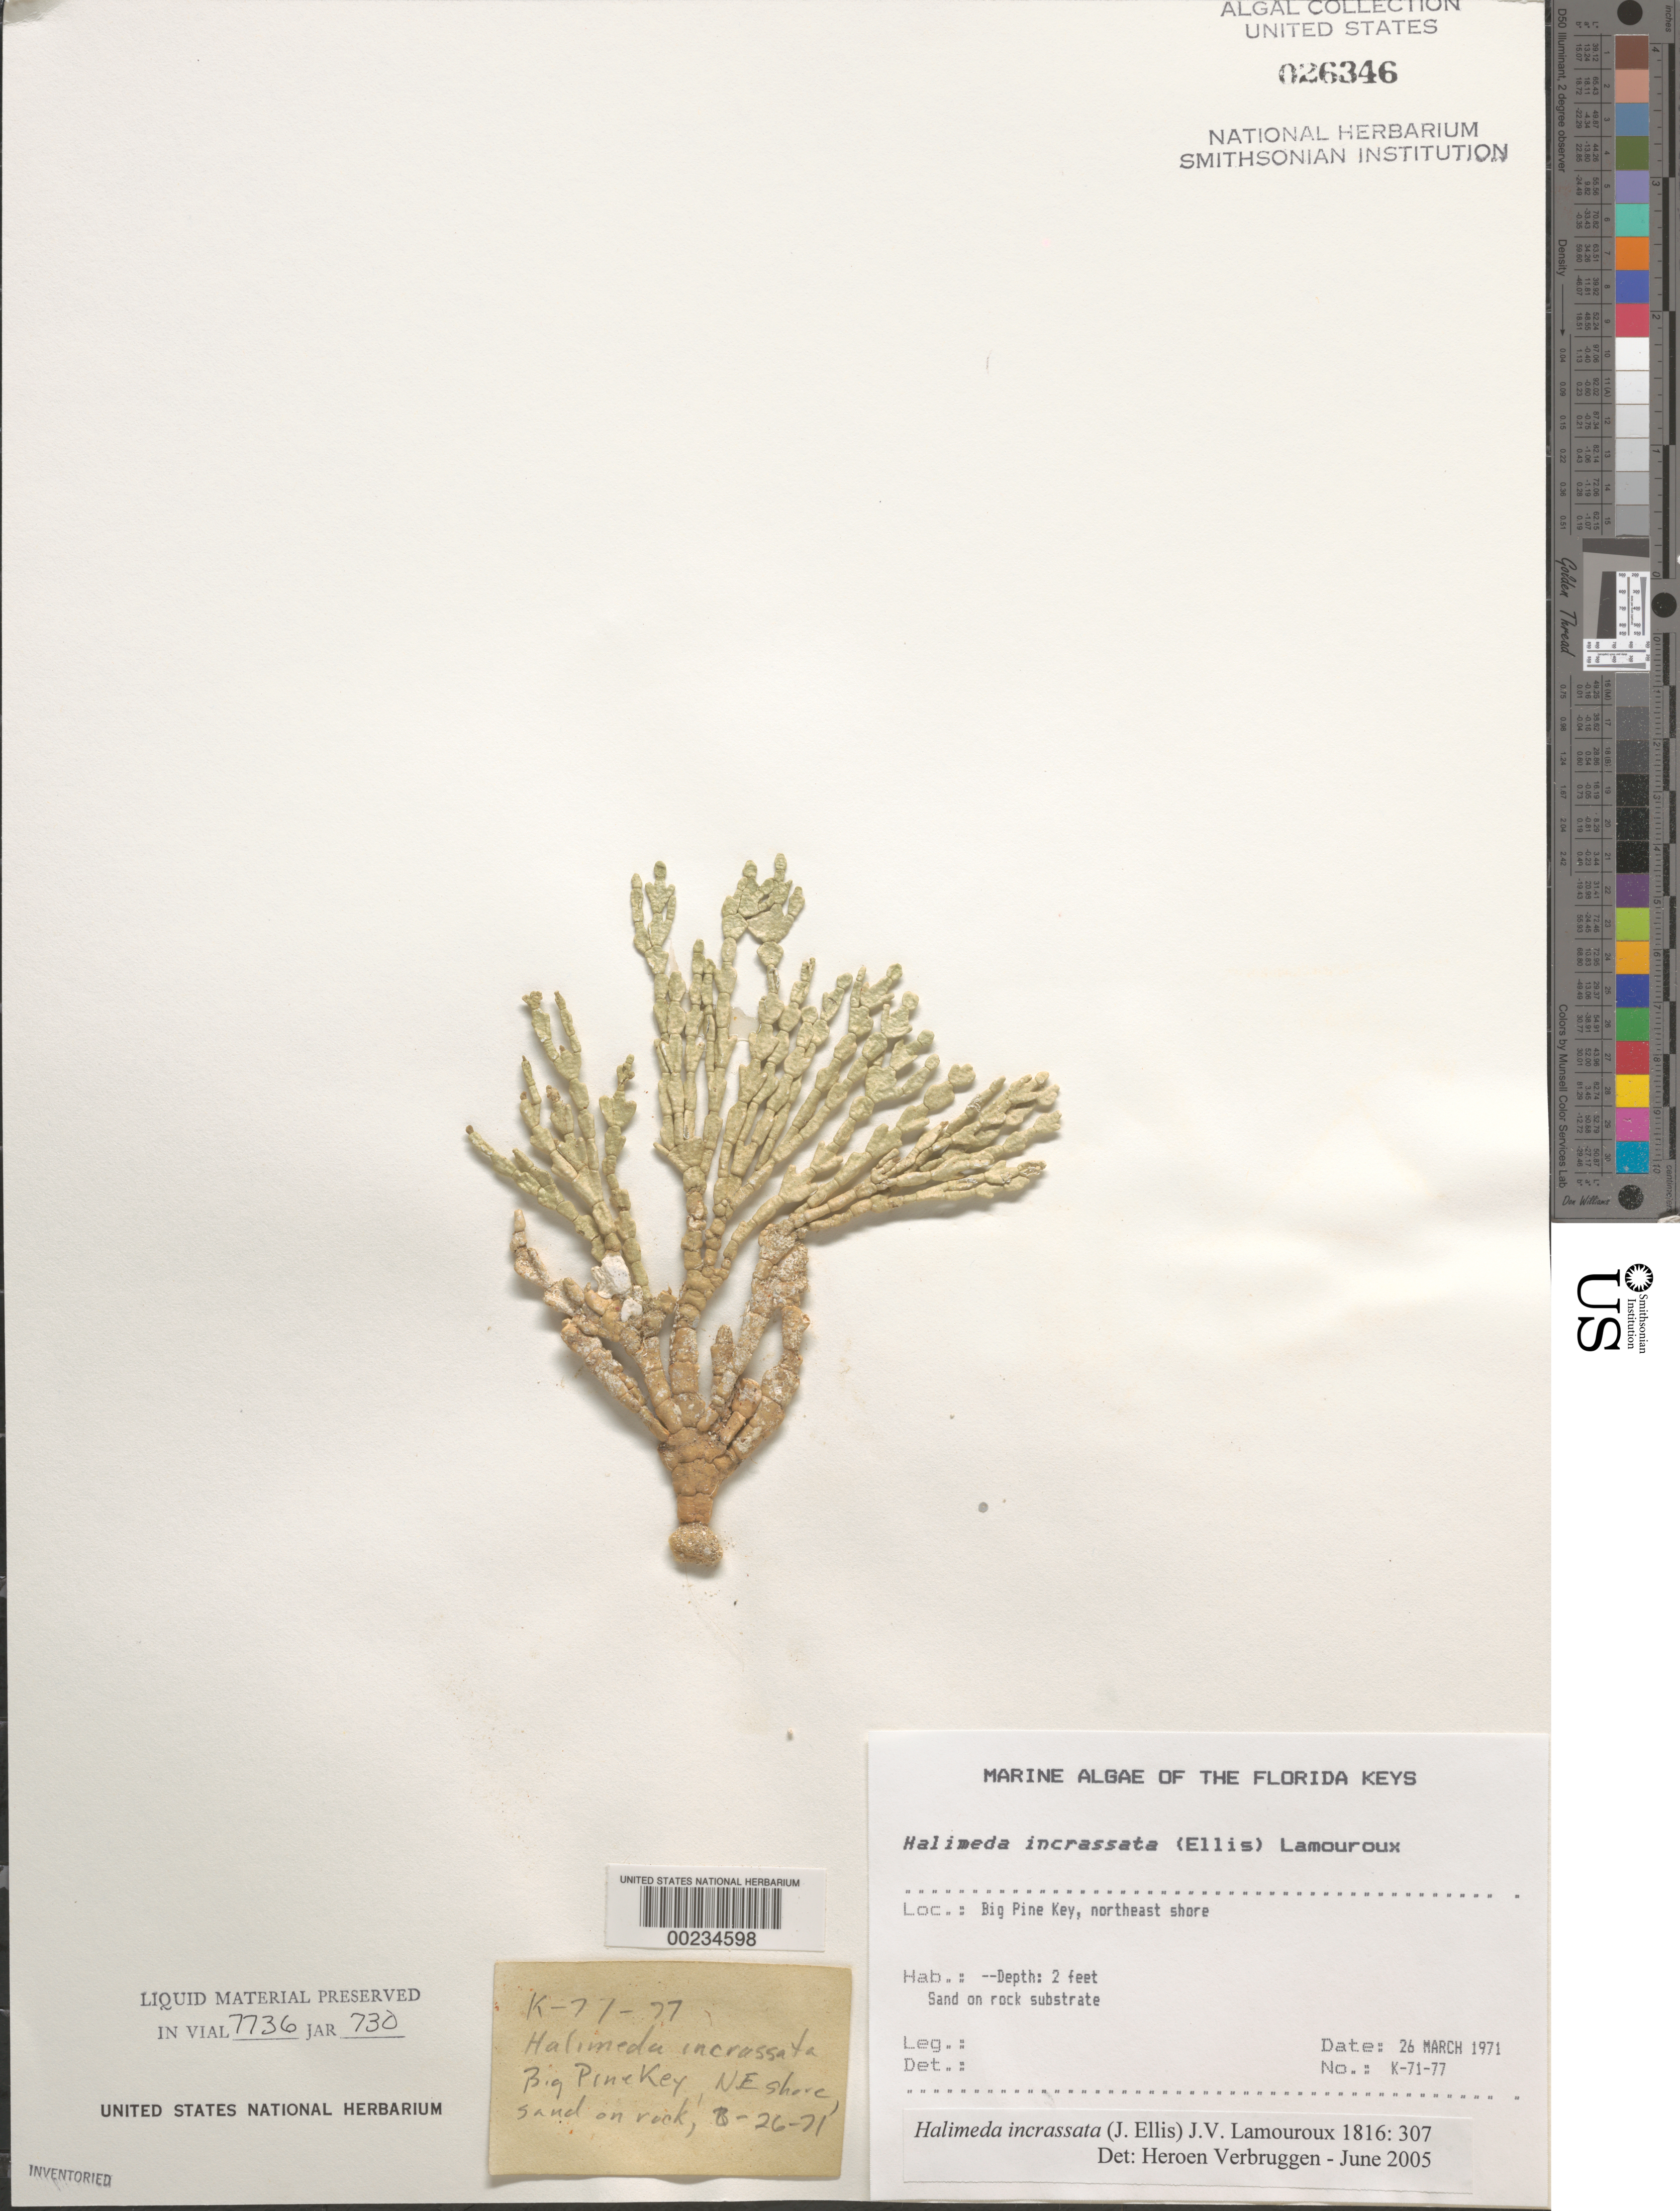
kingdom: Plantae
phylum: Chlorophyta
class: Ulvophyceae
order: Bryopsidales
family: Halimedaceae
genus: Halimeda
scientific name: Halimeda incrassata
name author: (J. Ellis) J.V.Lamouroux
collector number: K-71-77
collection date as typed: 26 Mar 1971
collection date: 1971-03-26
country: United States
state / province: Florida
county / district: Monroe County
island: Big Pine Key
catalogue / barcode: US 26346